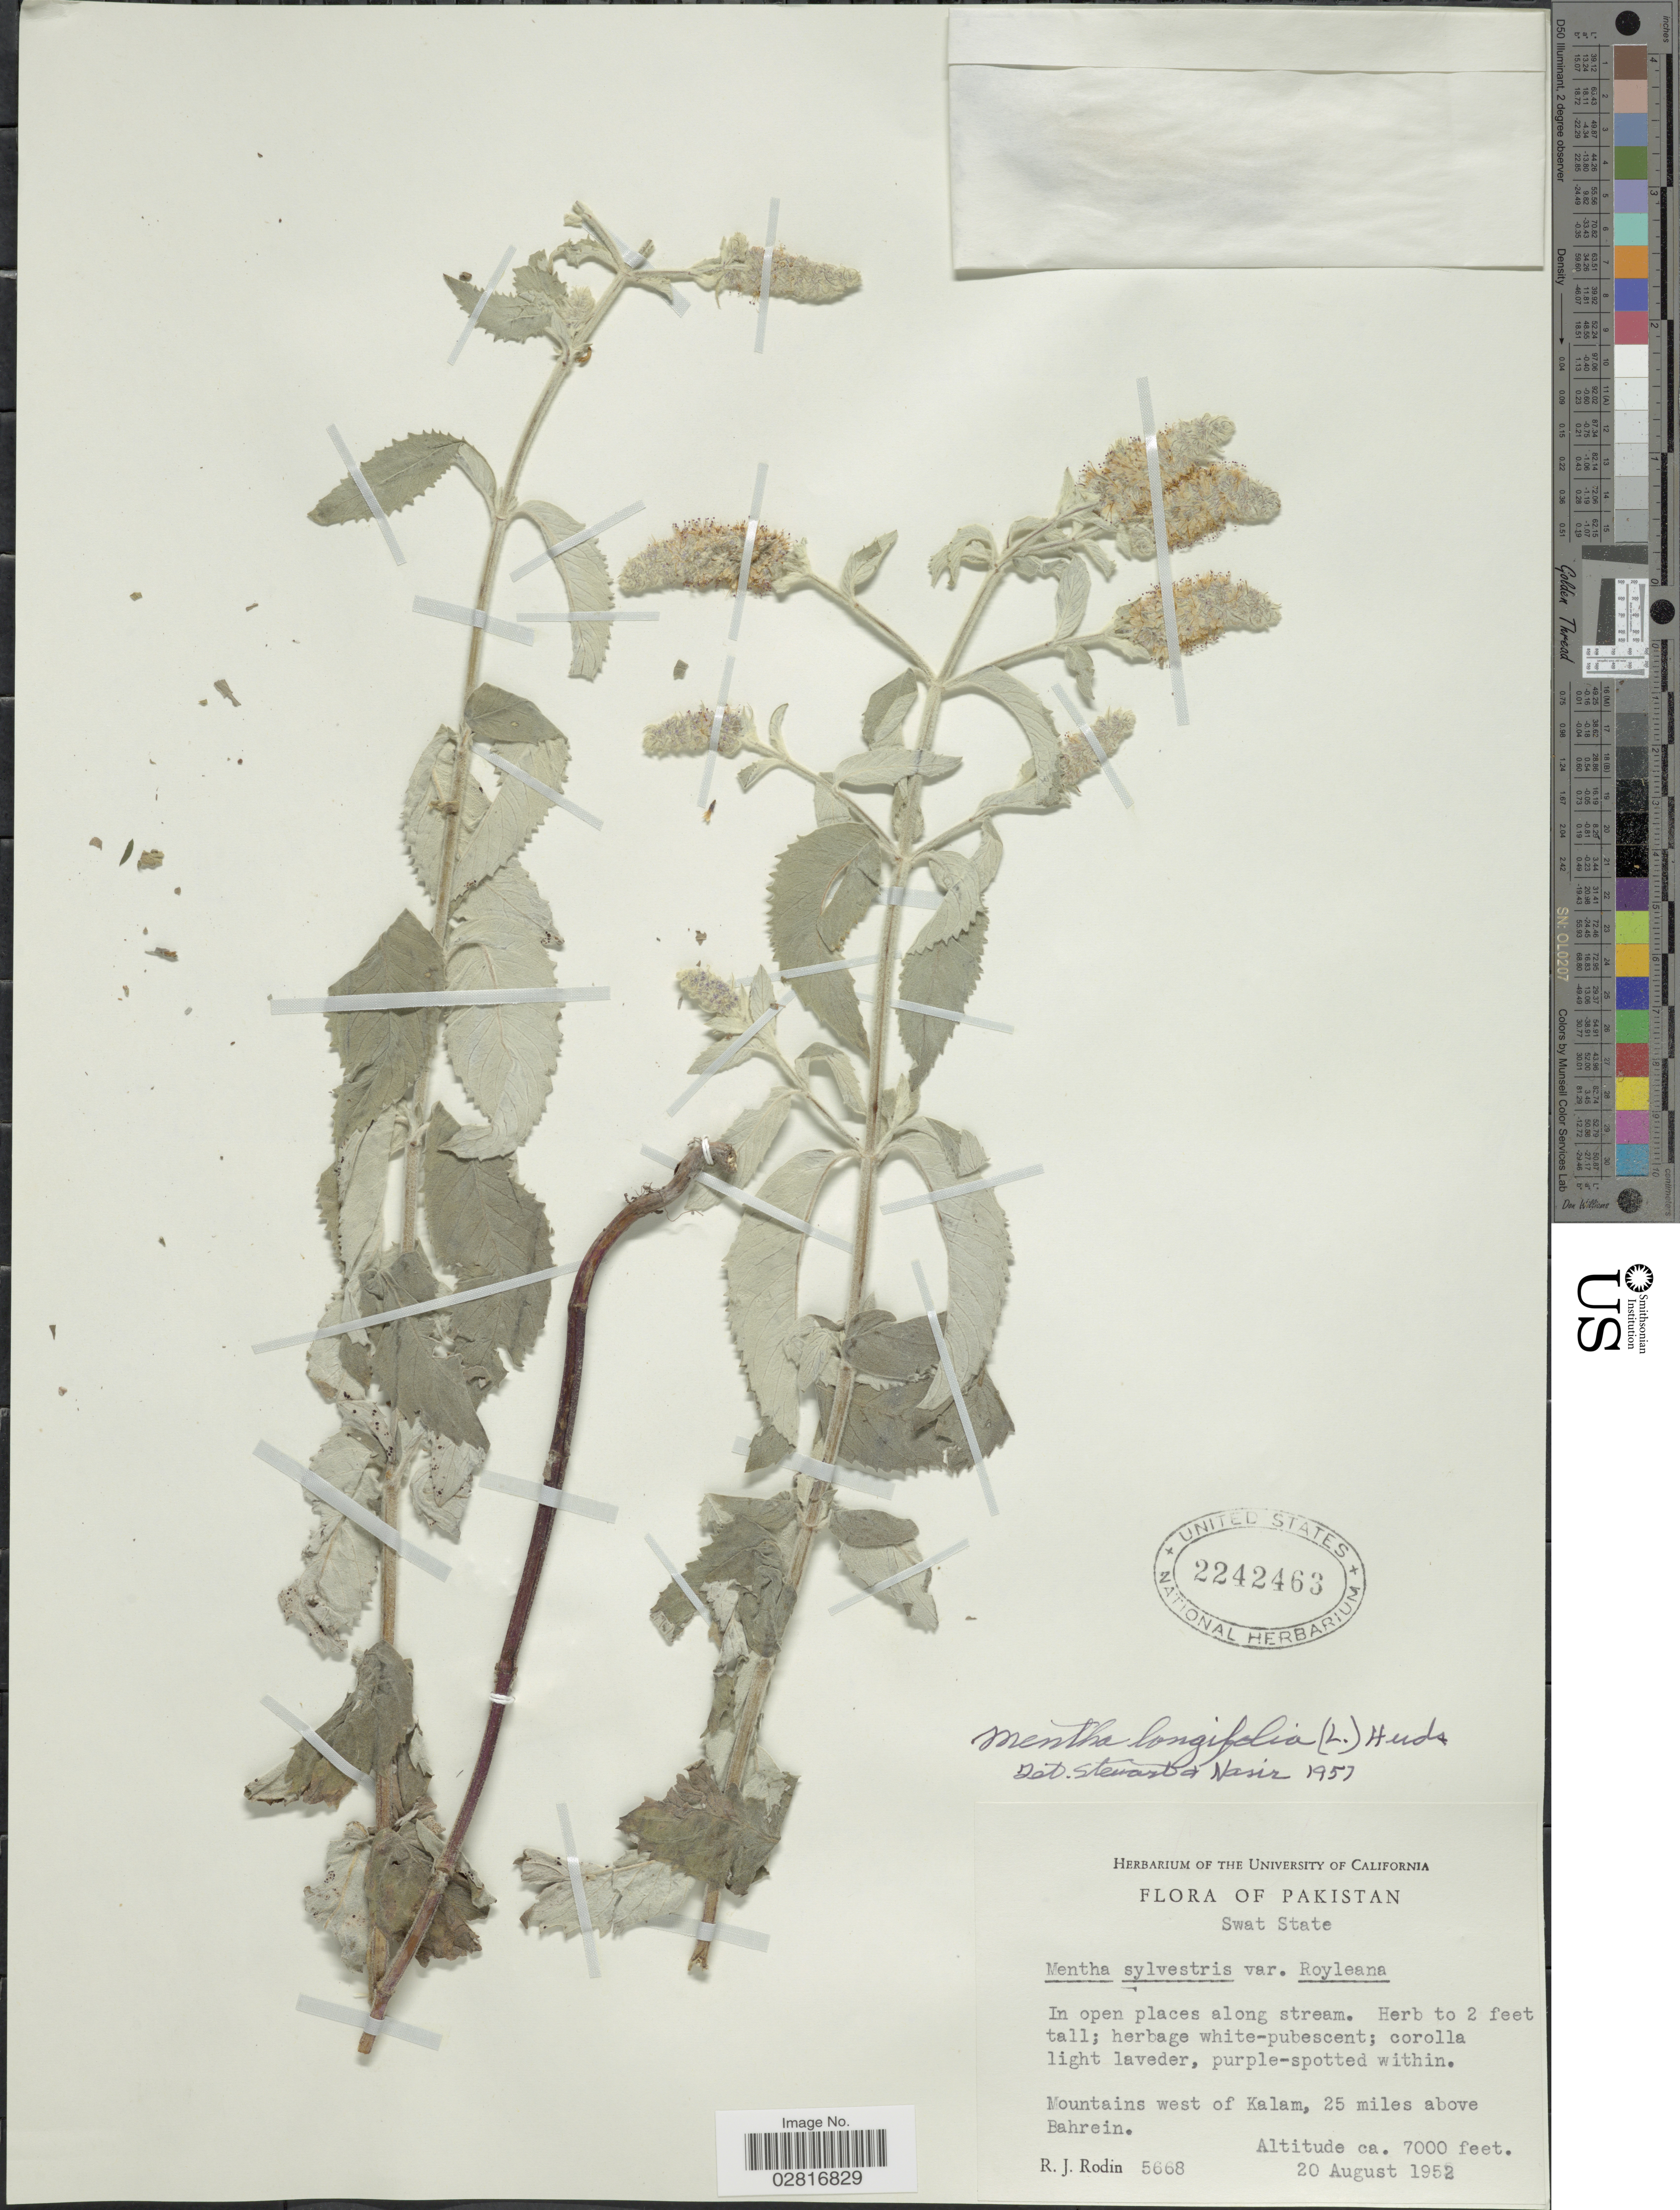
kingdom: Plantae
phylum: Tracheophyta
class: Magnoliopsida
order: Lamiales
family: Lamiaceae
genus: Mentha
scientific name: Mentha longifolia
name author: (L.) L.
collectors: R. J. Rodin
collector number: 5668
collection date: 1952-08-20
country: Pakistan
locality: Swat State, Mountains west of Kalam, 25 miles above Bahrein.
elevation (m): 2134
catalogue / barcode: US 2242463